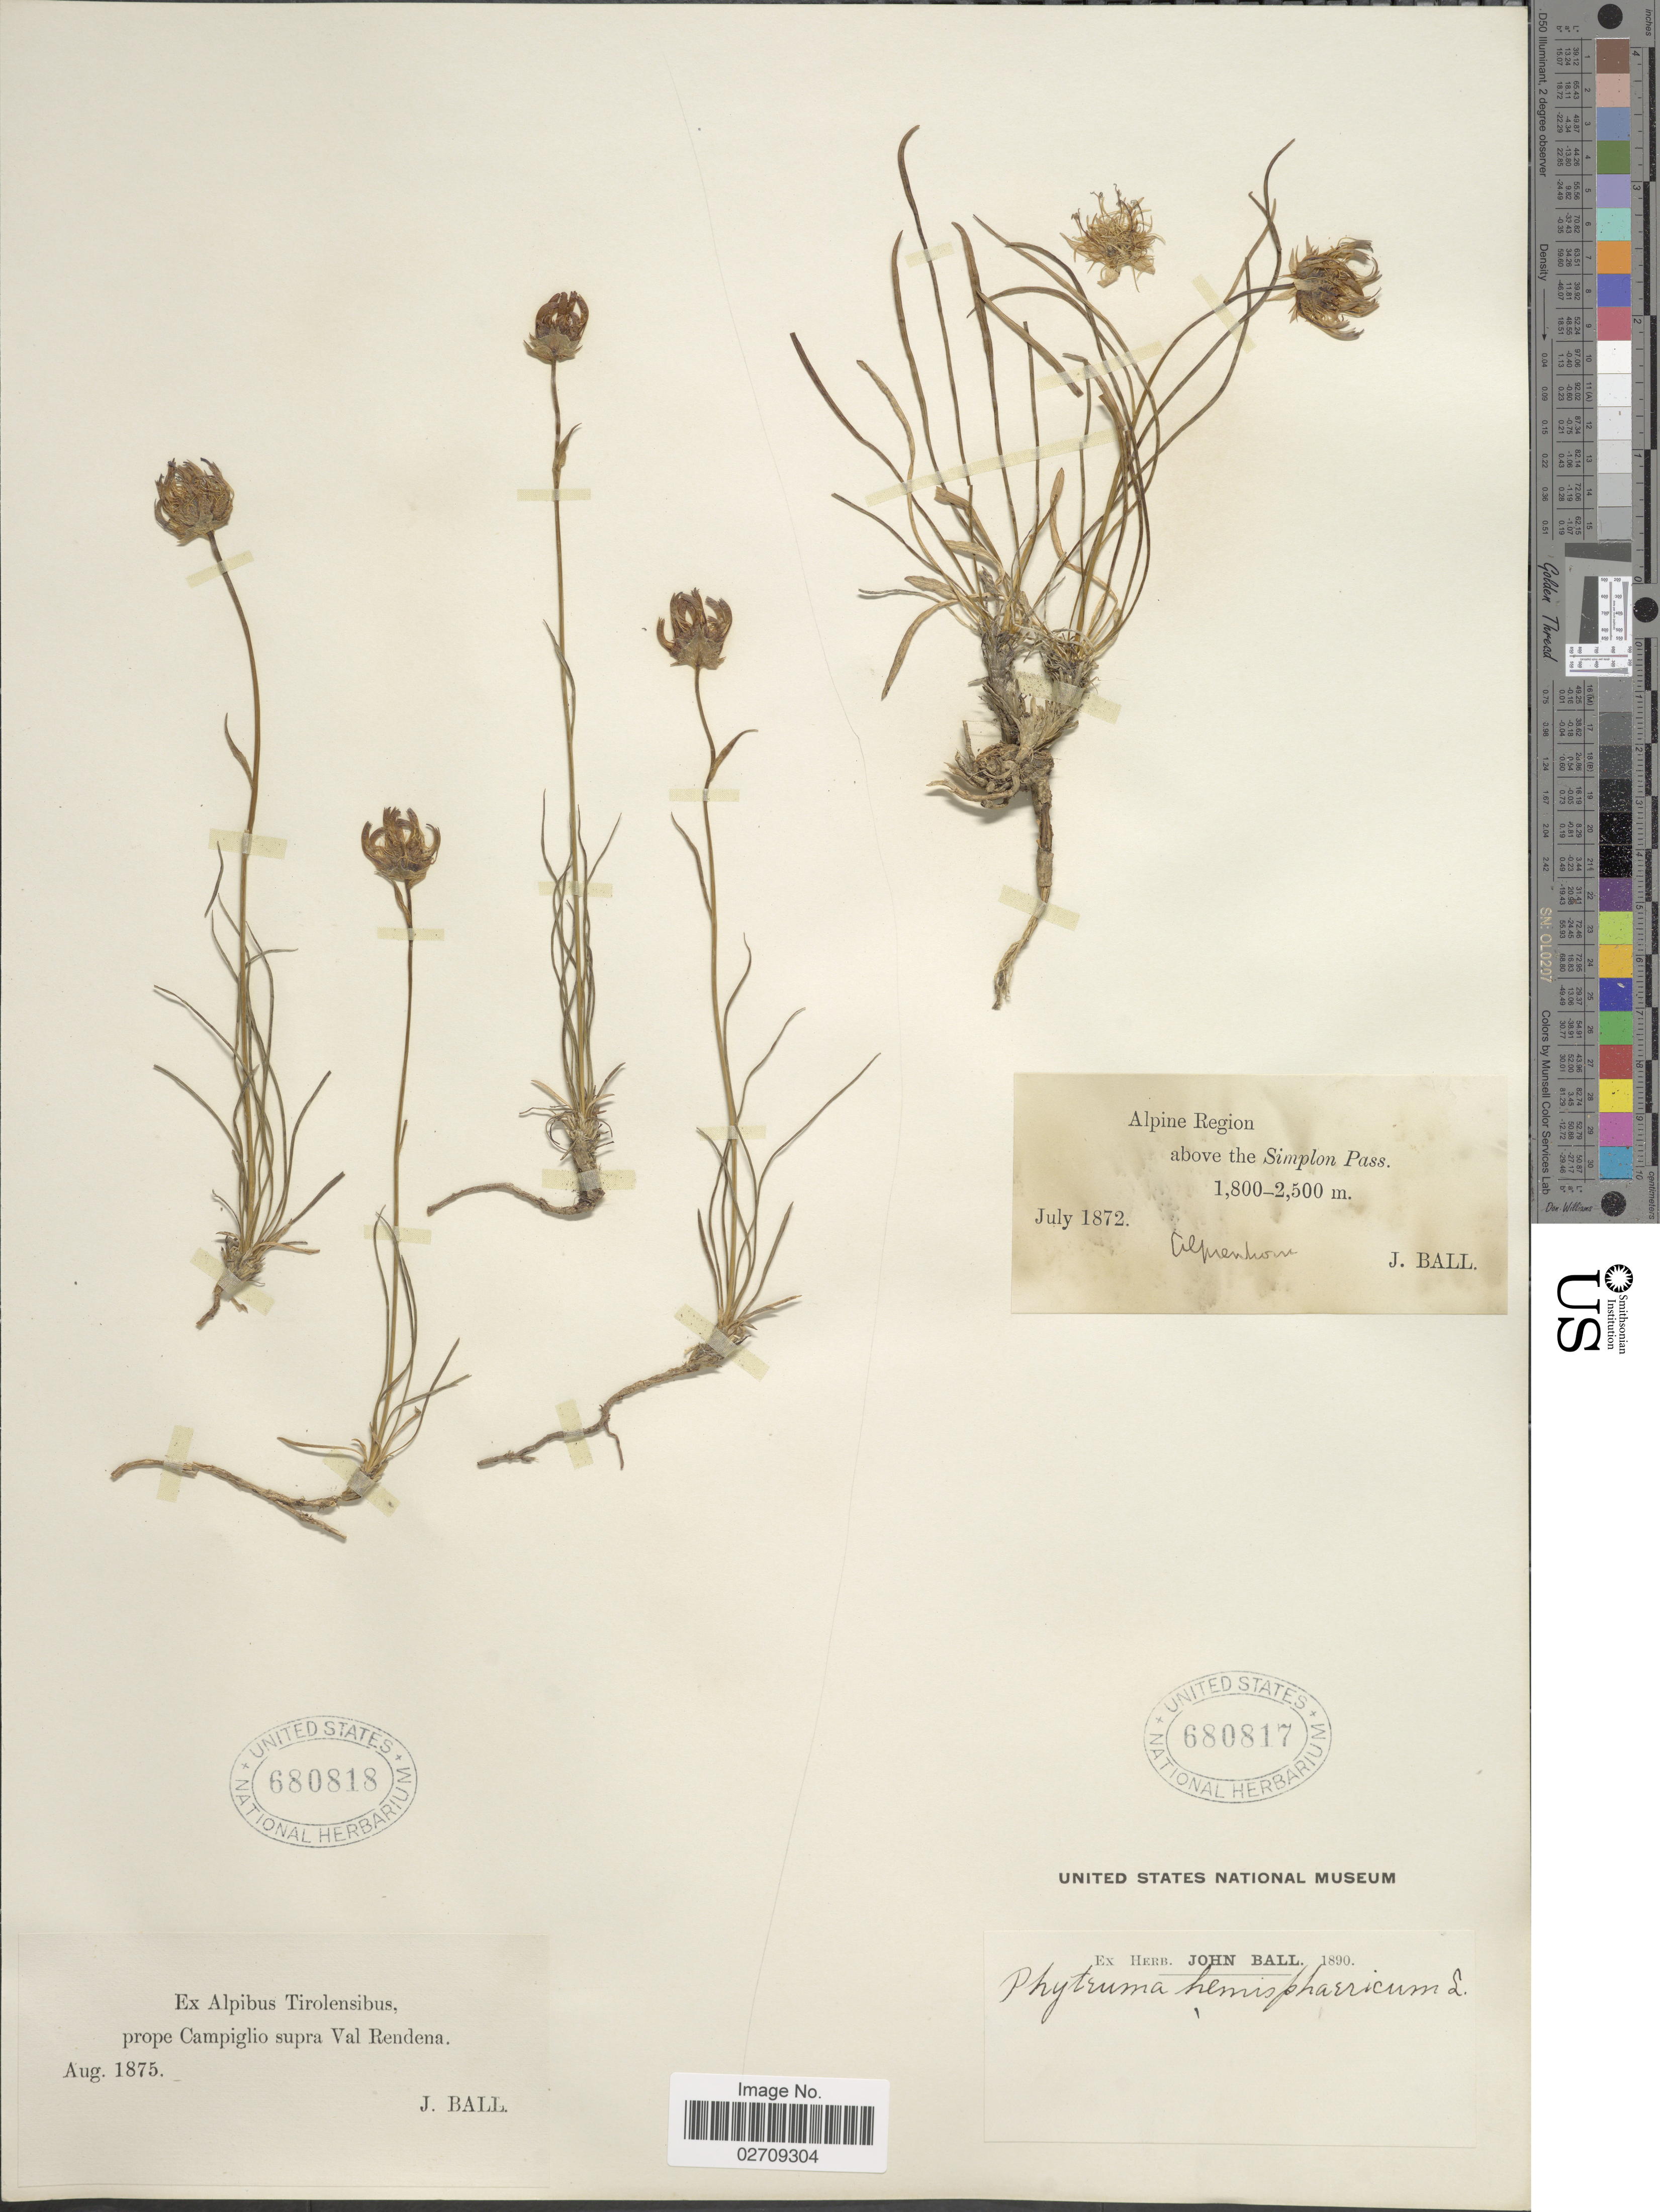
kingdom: Plantae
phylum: Tracheophyta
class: Magnoliopsida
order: Asterales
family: Campanulaceae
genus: Phyteuma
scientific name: Phyteuma hemisphaericum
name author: L.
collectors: J. Ball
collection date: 1872-07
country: Switzerland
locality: Alpine Region. above the Simplon Pass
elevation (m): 1800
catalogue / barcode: US 680817-2